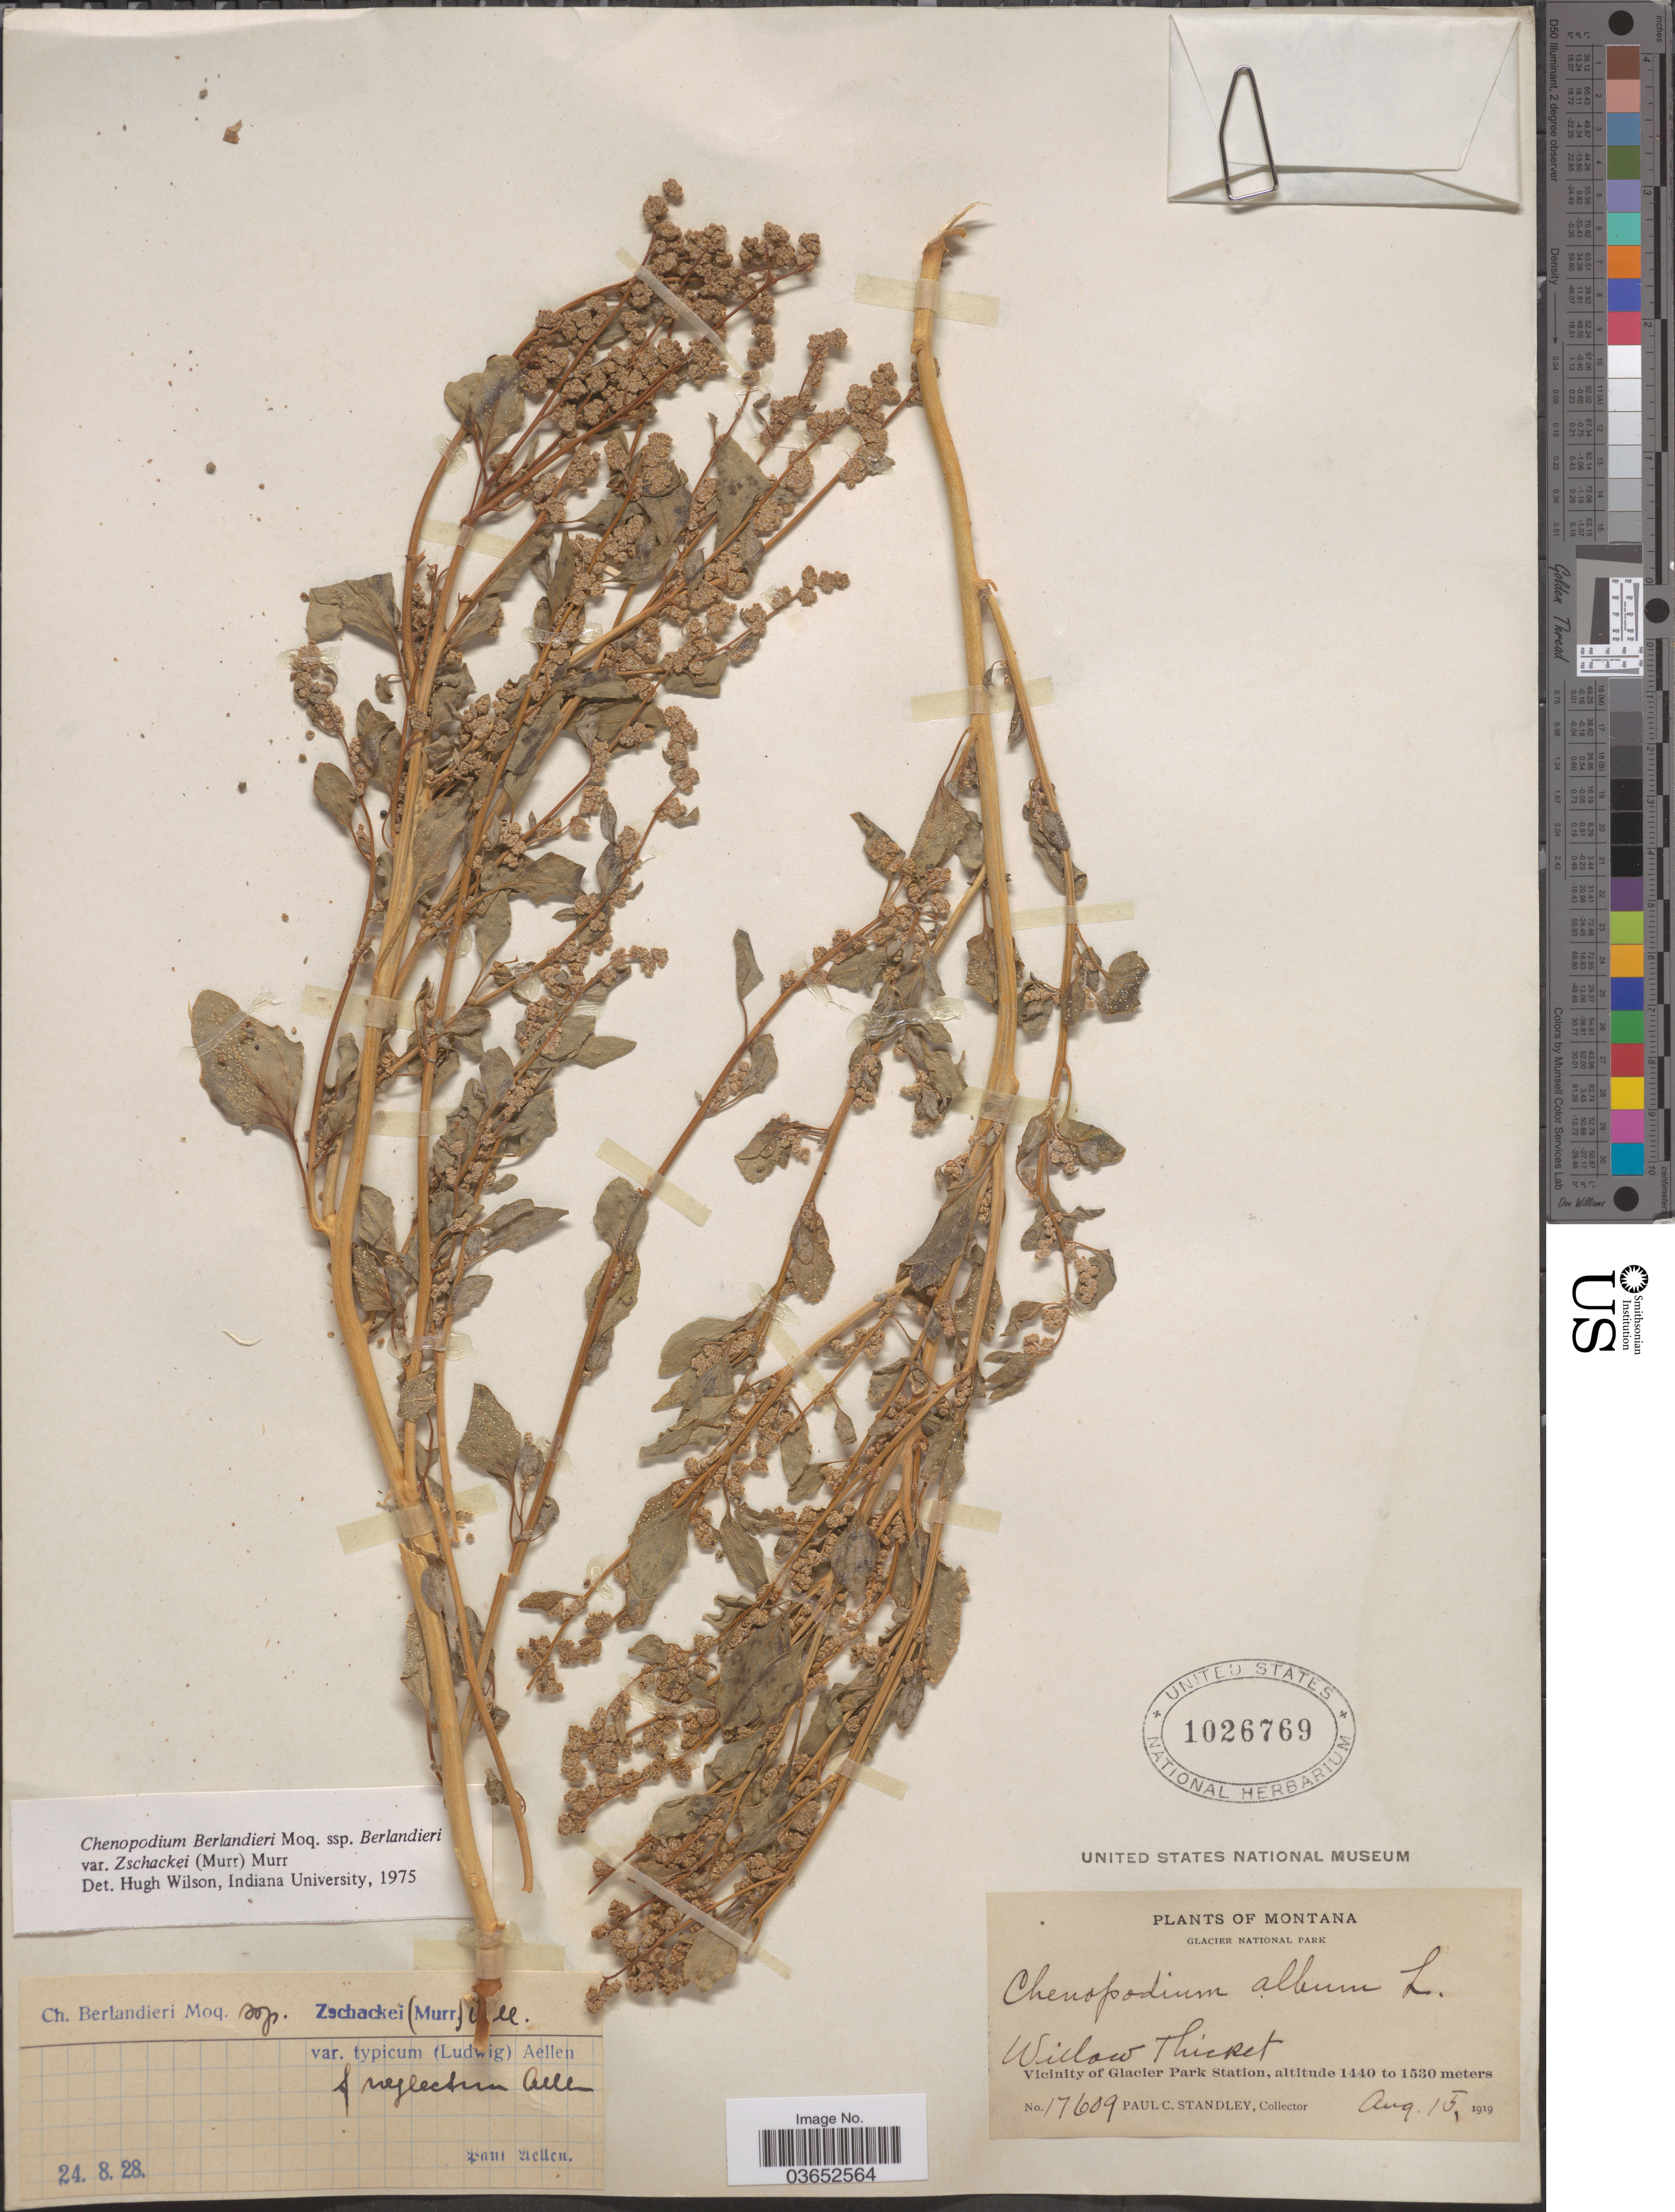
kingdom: Plantae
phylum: Tracheophyta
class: Magnoliopsida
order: Caryophyllales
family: Amaranthaceae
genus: Chenopodium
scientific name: Chenopodium berlandieri var. typicum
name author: A. Ludw. ex Graebn.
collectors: P. C. Standley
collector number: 17609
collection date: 1919-08-15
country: United States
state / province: Montana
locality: Glacier National Park. Vicinity of Glacier Park Station.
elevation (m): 1440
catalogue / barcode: US 1026769